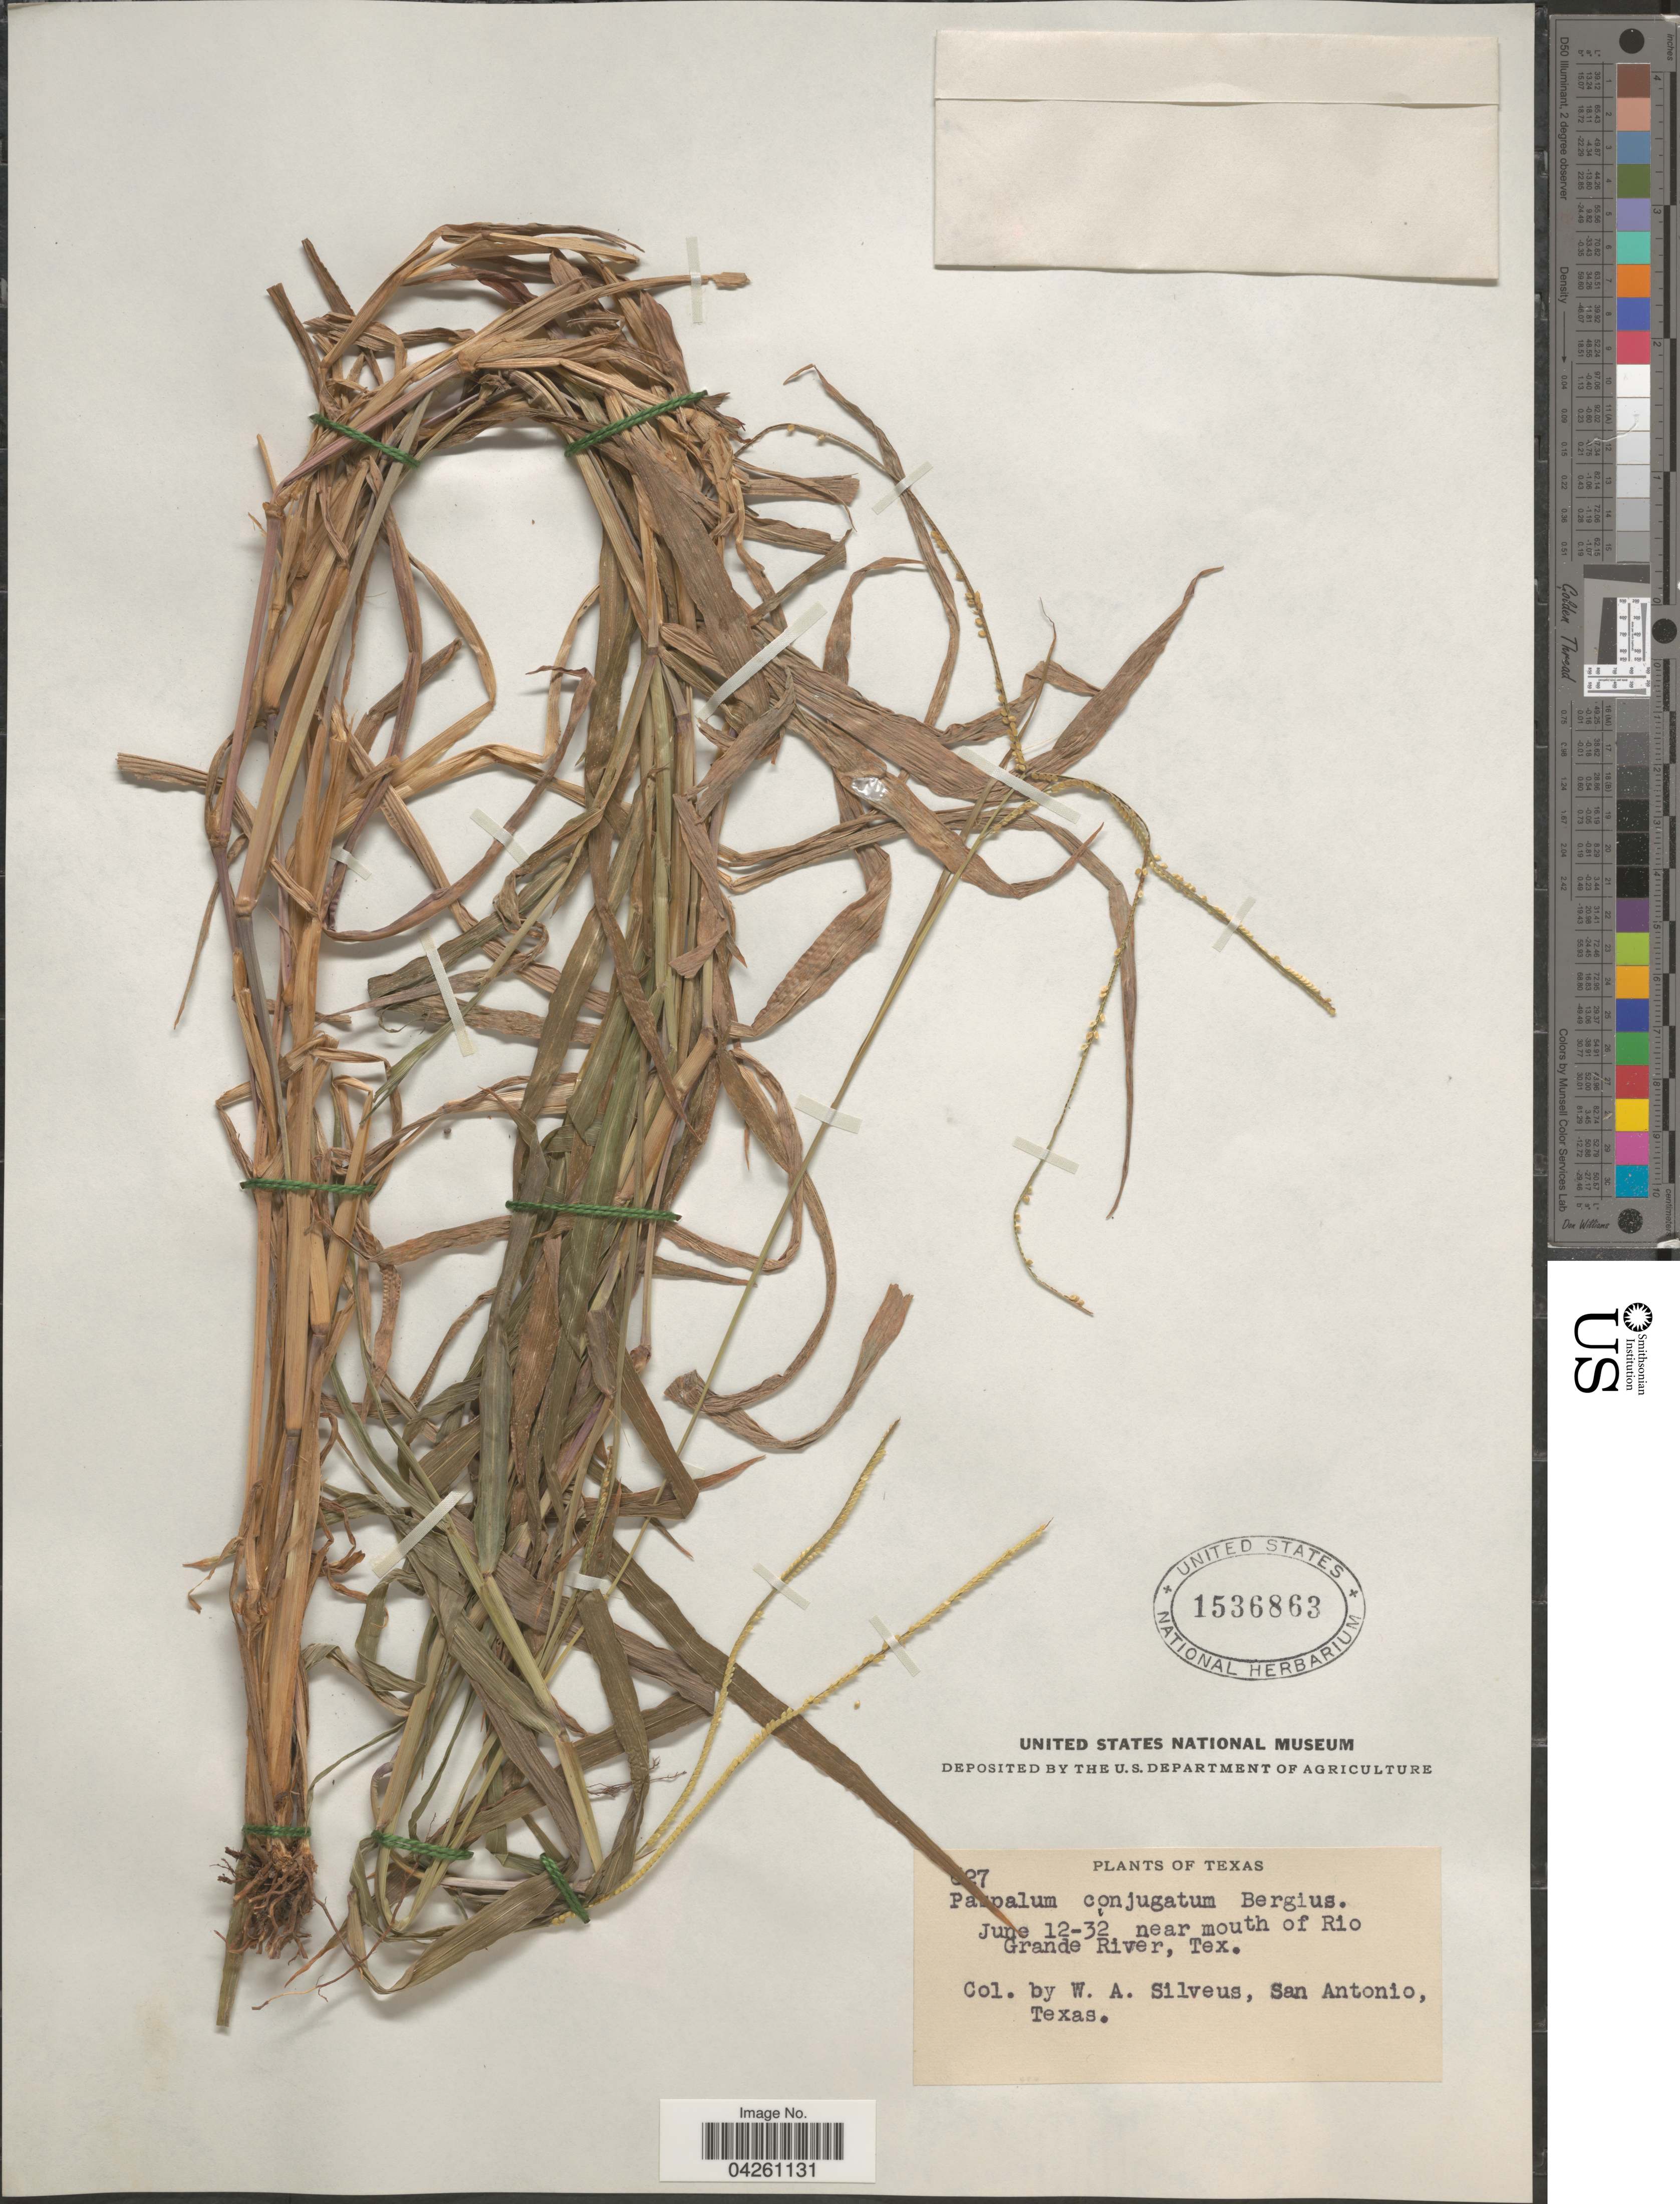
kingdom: Plantae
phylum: Tracheophyta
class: Liliopsida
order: Poales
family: Poaceae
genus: Paspalum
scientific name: Paspalum conjugatum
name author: P.J. Bergius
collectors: W. Silveus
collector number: !27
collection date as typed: Transcribed d/m/y: 12/6/32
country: United States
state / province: Texas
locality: Near Mouth of Rio Grande River.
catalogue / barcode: US 1536863